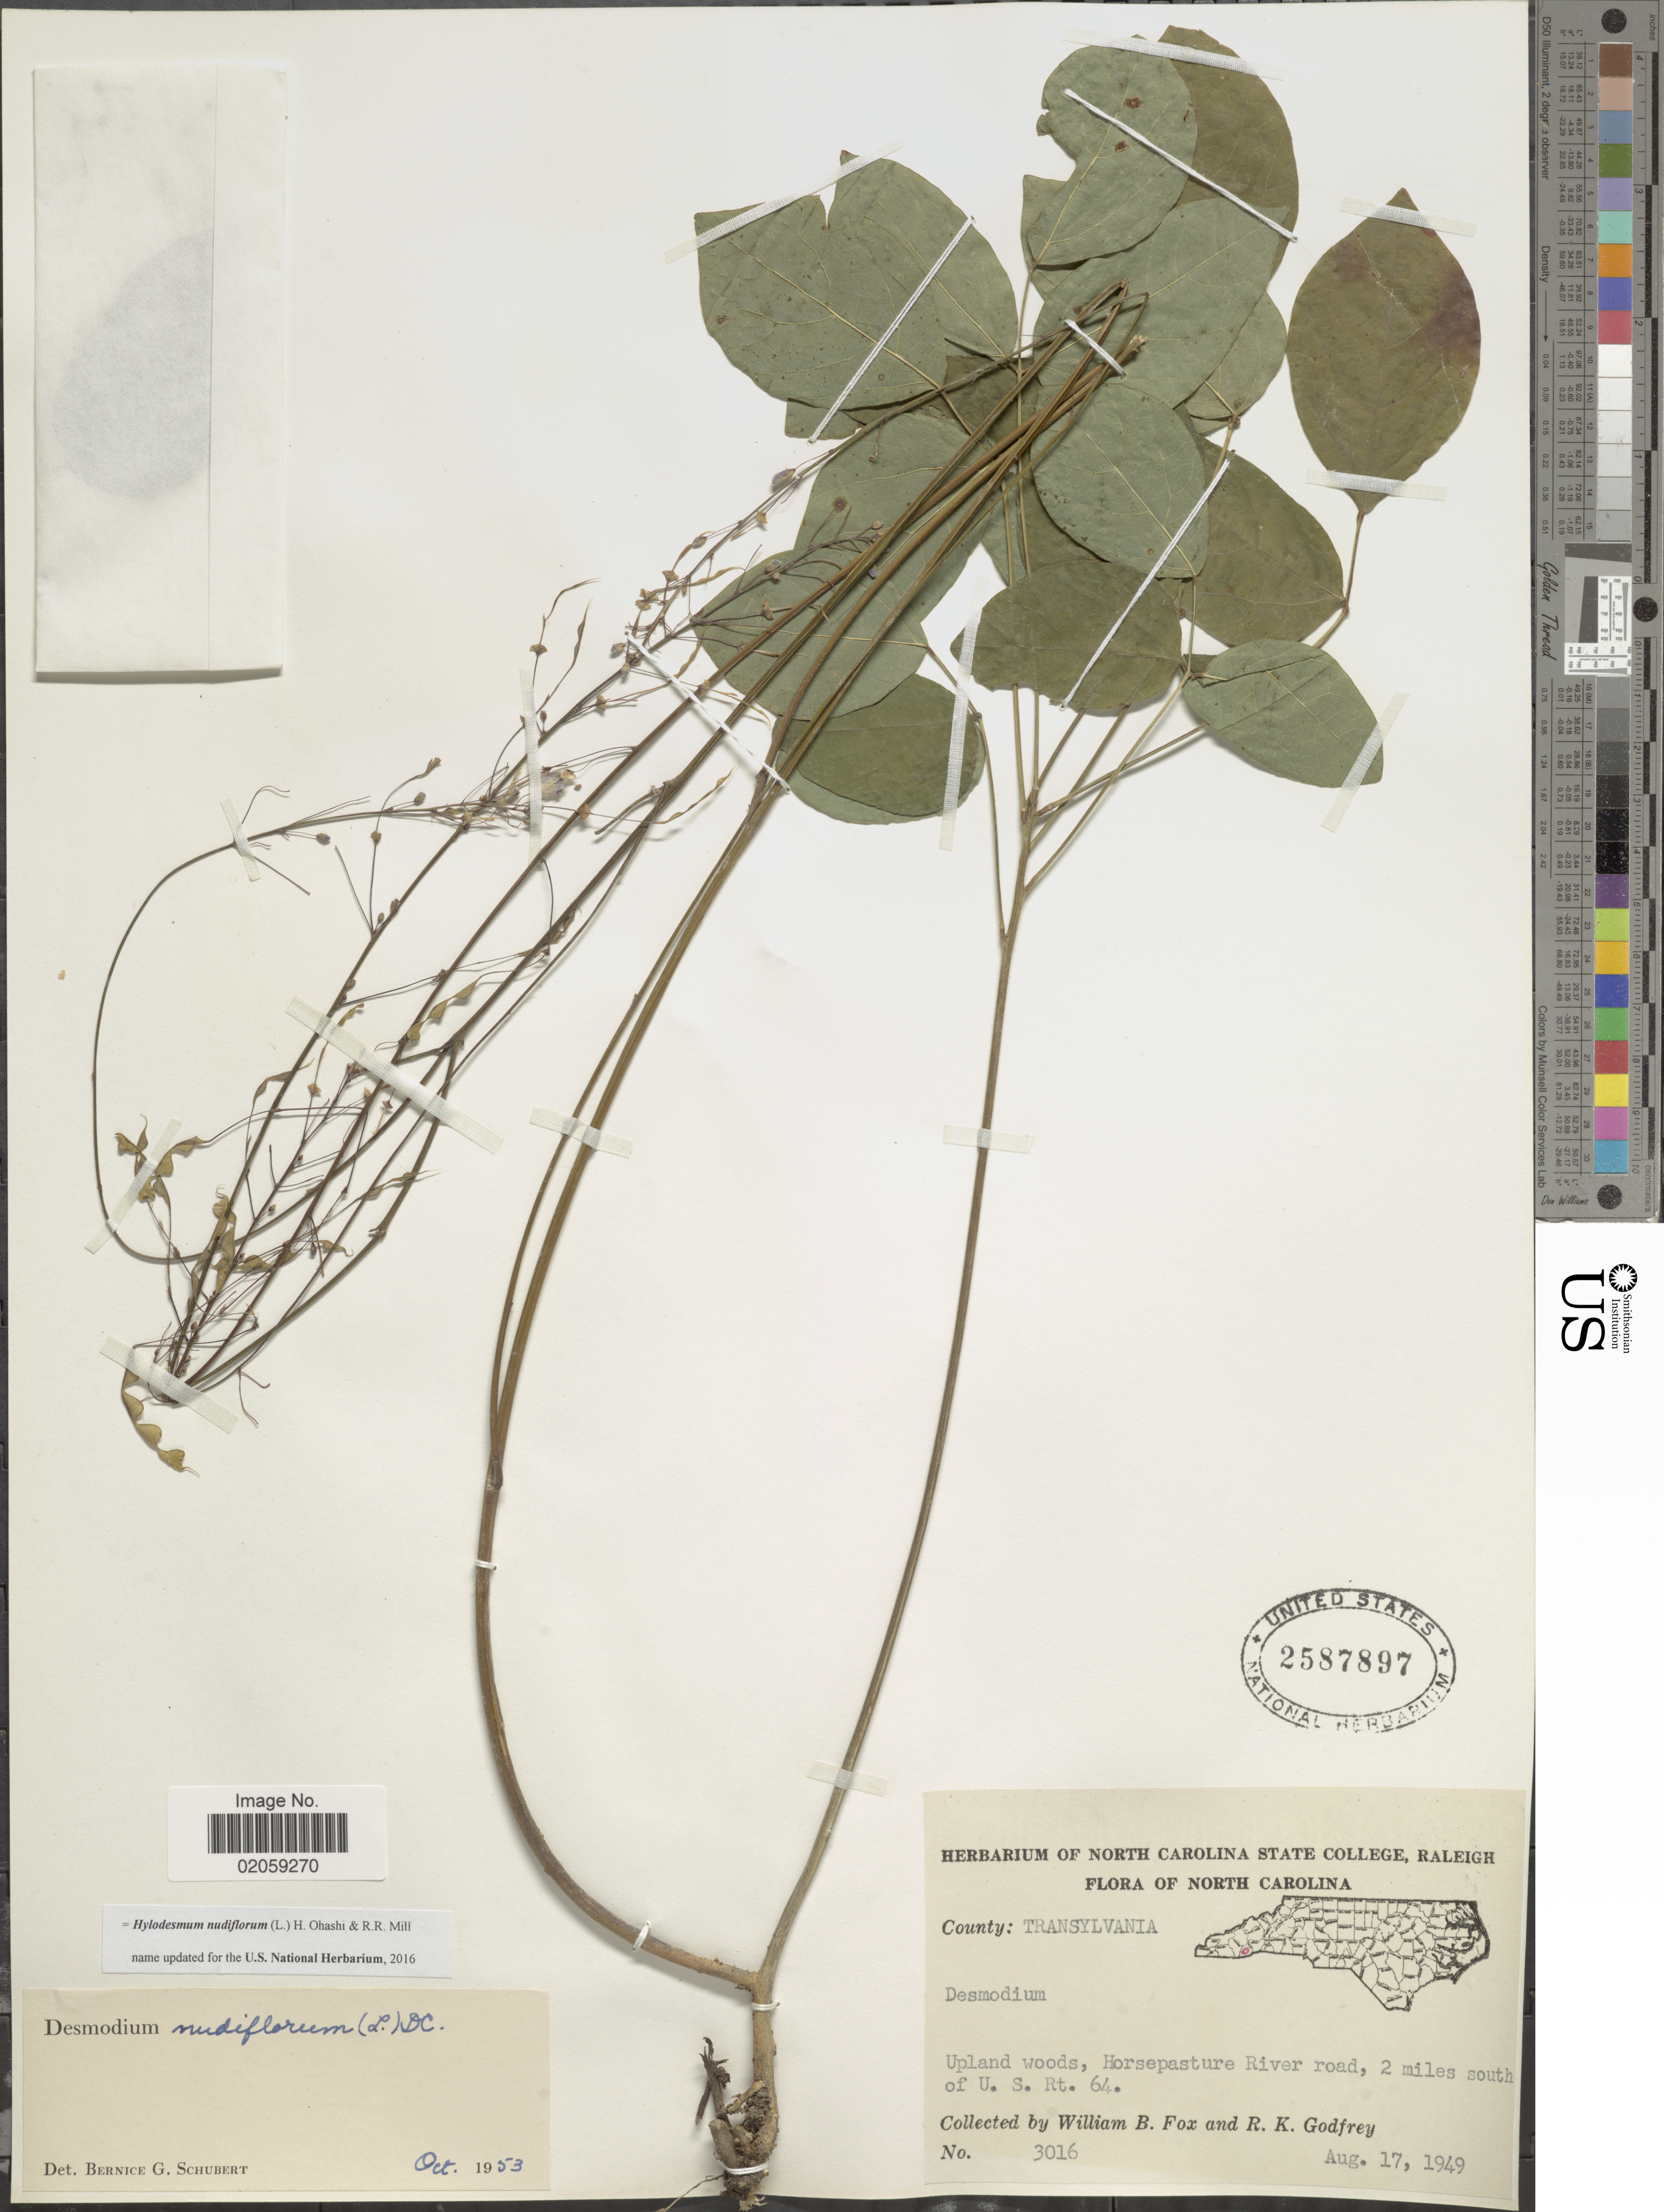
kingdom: Plantae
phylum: Tracheophyta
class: Magnoliopsida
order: Fabales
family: Fabaceae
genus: Hylodesmum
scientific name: Hylodesmum nudiflorum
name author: (L.) H. Ohashi & R.R. Mill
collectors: W. B. Fox & R. K. Godfrey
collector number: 3016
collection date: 1949-08-17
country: United States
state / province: North Carolina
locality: County Transylvania, Horsepasture River road, 2 miles south of U.S. Rt. 64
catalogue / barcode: US 2587897